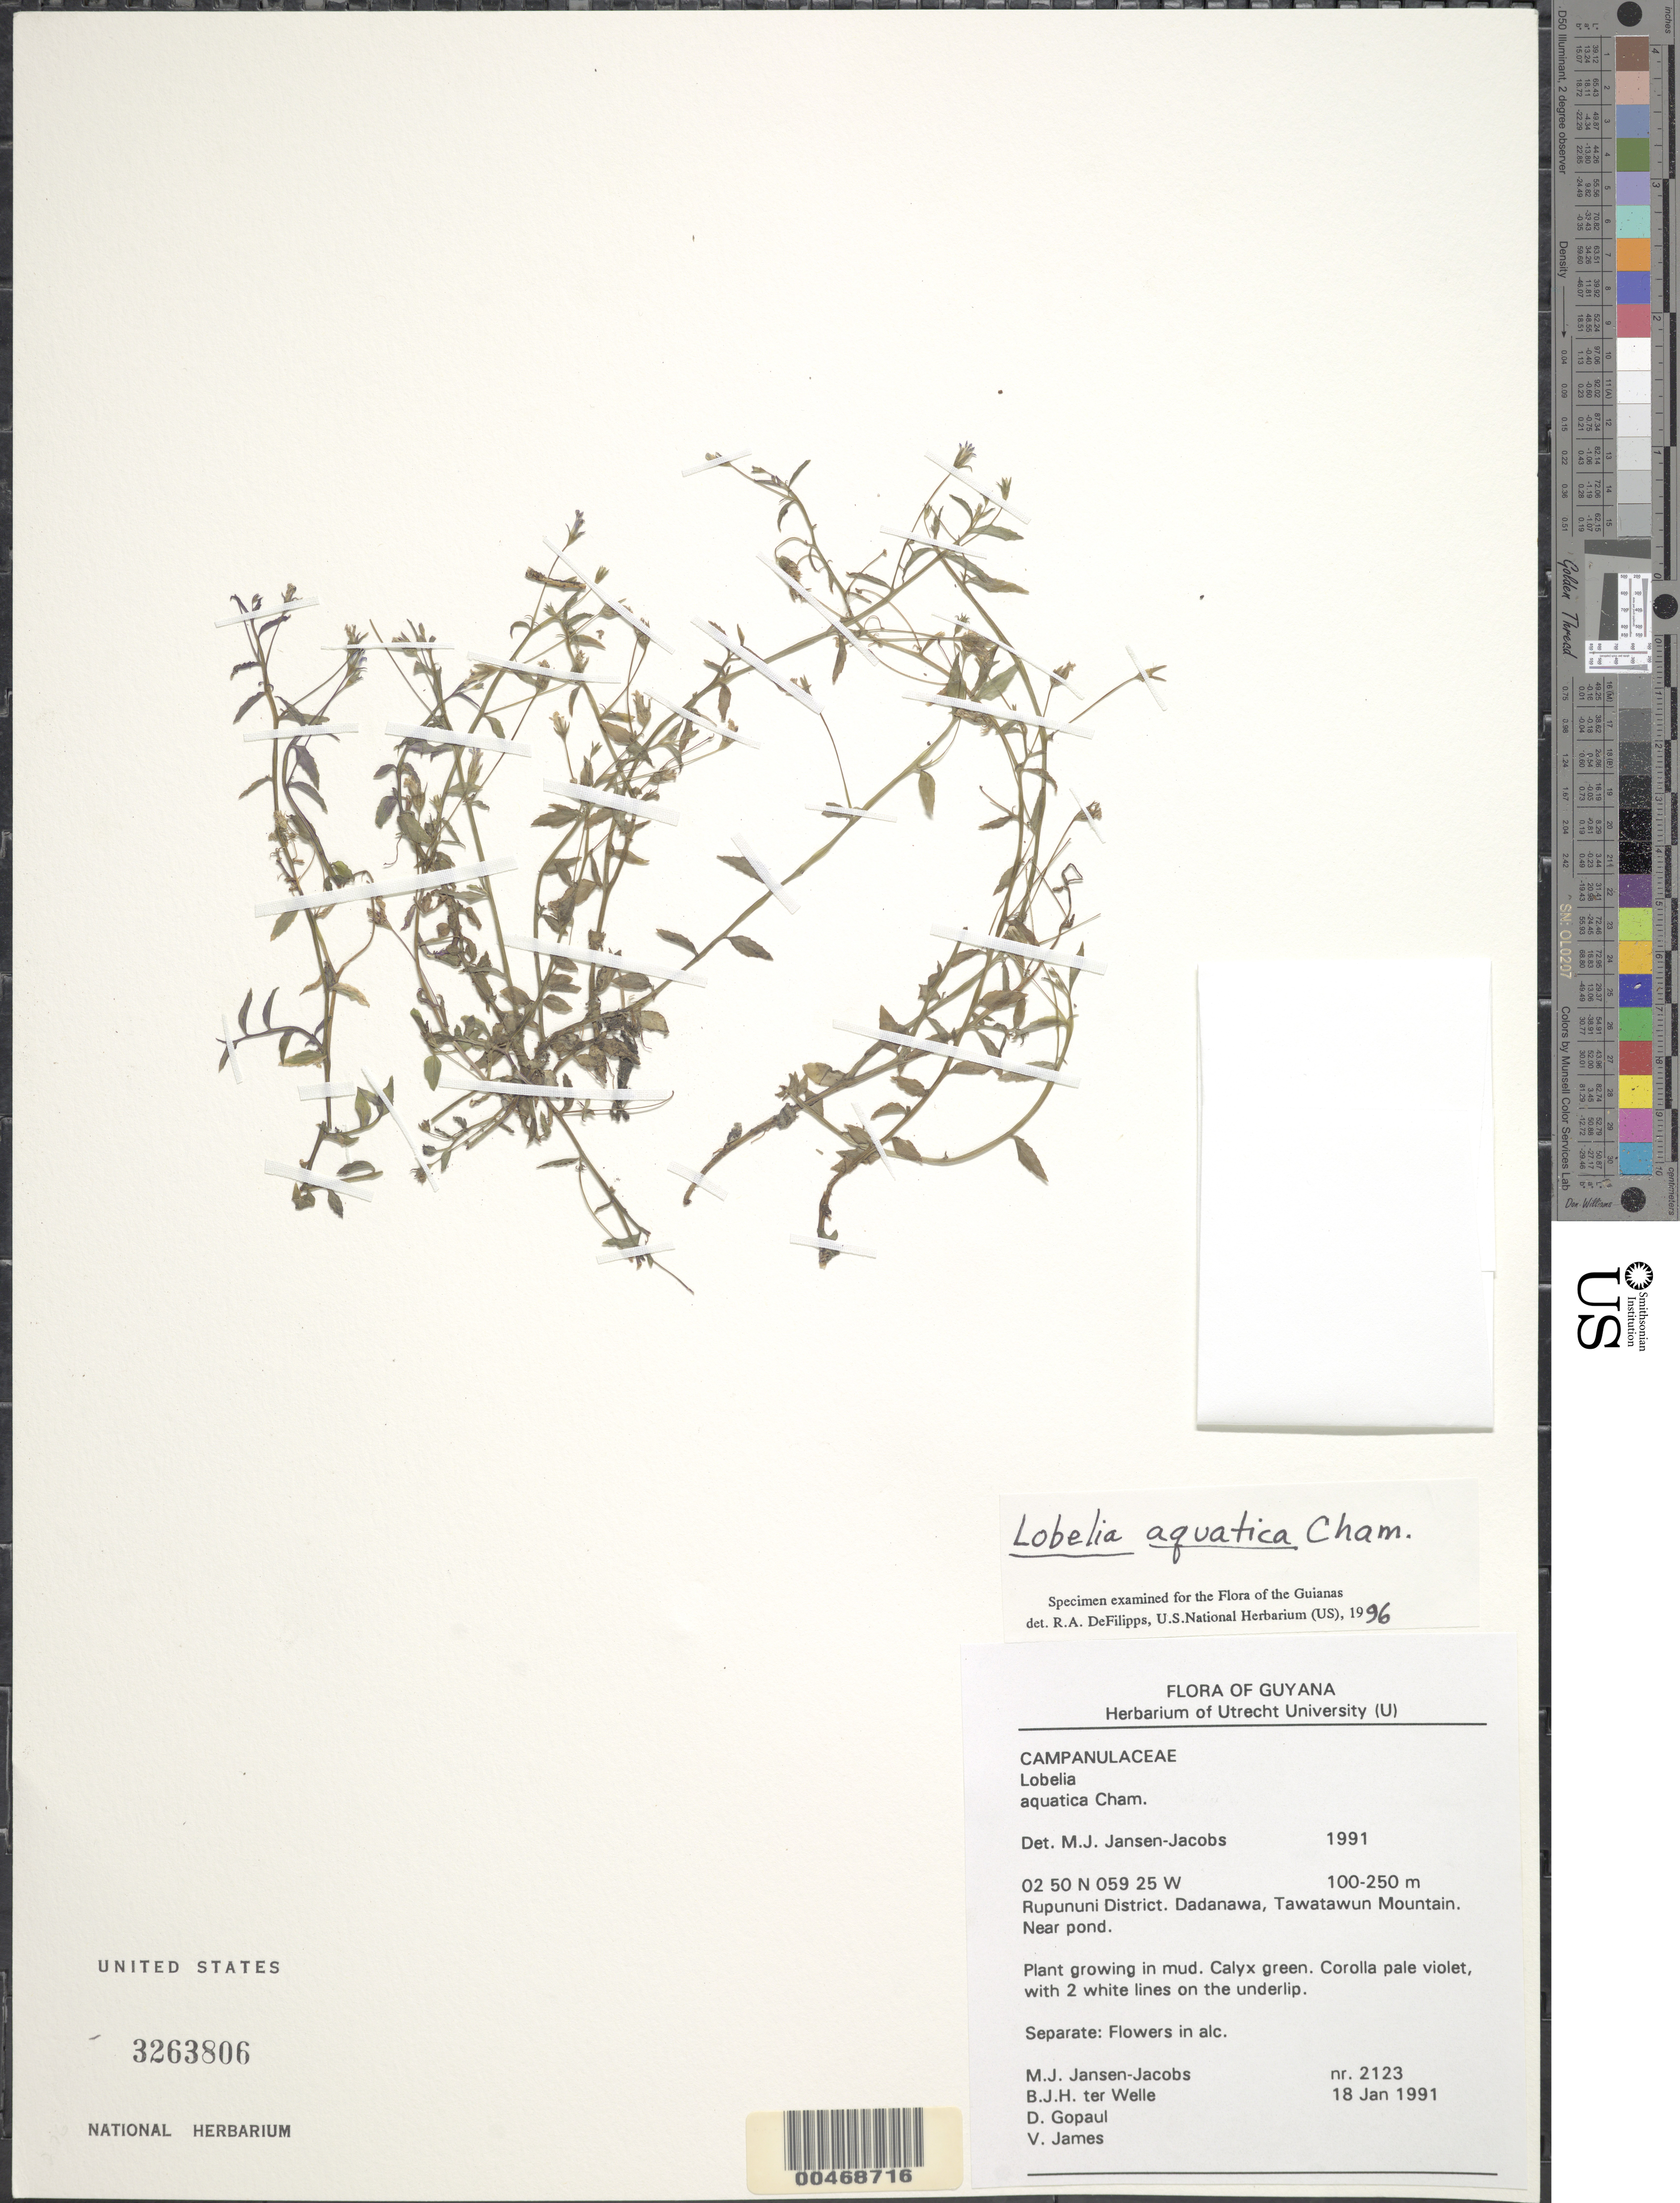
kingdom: Plantae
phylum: Tracheophyta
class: Magnoliopsida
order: Asterales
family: Campanulaceae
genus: Lobelia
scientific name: Lobelia aquatica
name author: Cham.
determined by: DeFilipps, R. A.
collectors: M. J. Jansen-Jacobs, B. Welle, D. Gopaul & V. James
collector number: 2123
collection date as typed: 18-Jan-91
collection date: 1991-01-18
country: Guyana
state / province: U. Takutu-U. Essequibo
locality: Tawatawun Mountain, Dadanawa, Rupununi District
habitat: Pond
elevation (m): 100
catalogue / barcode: US 3263806